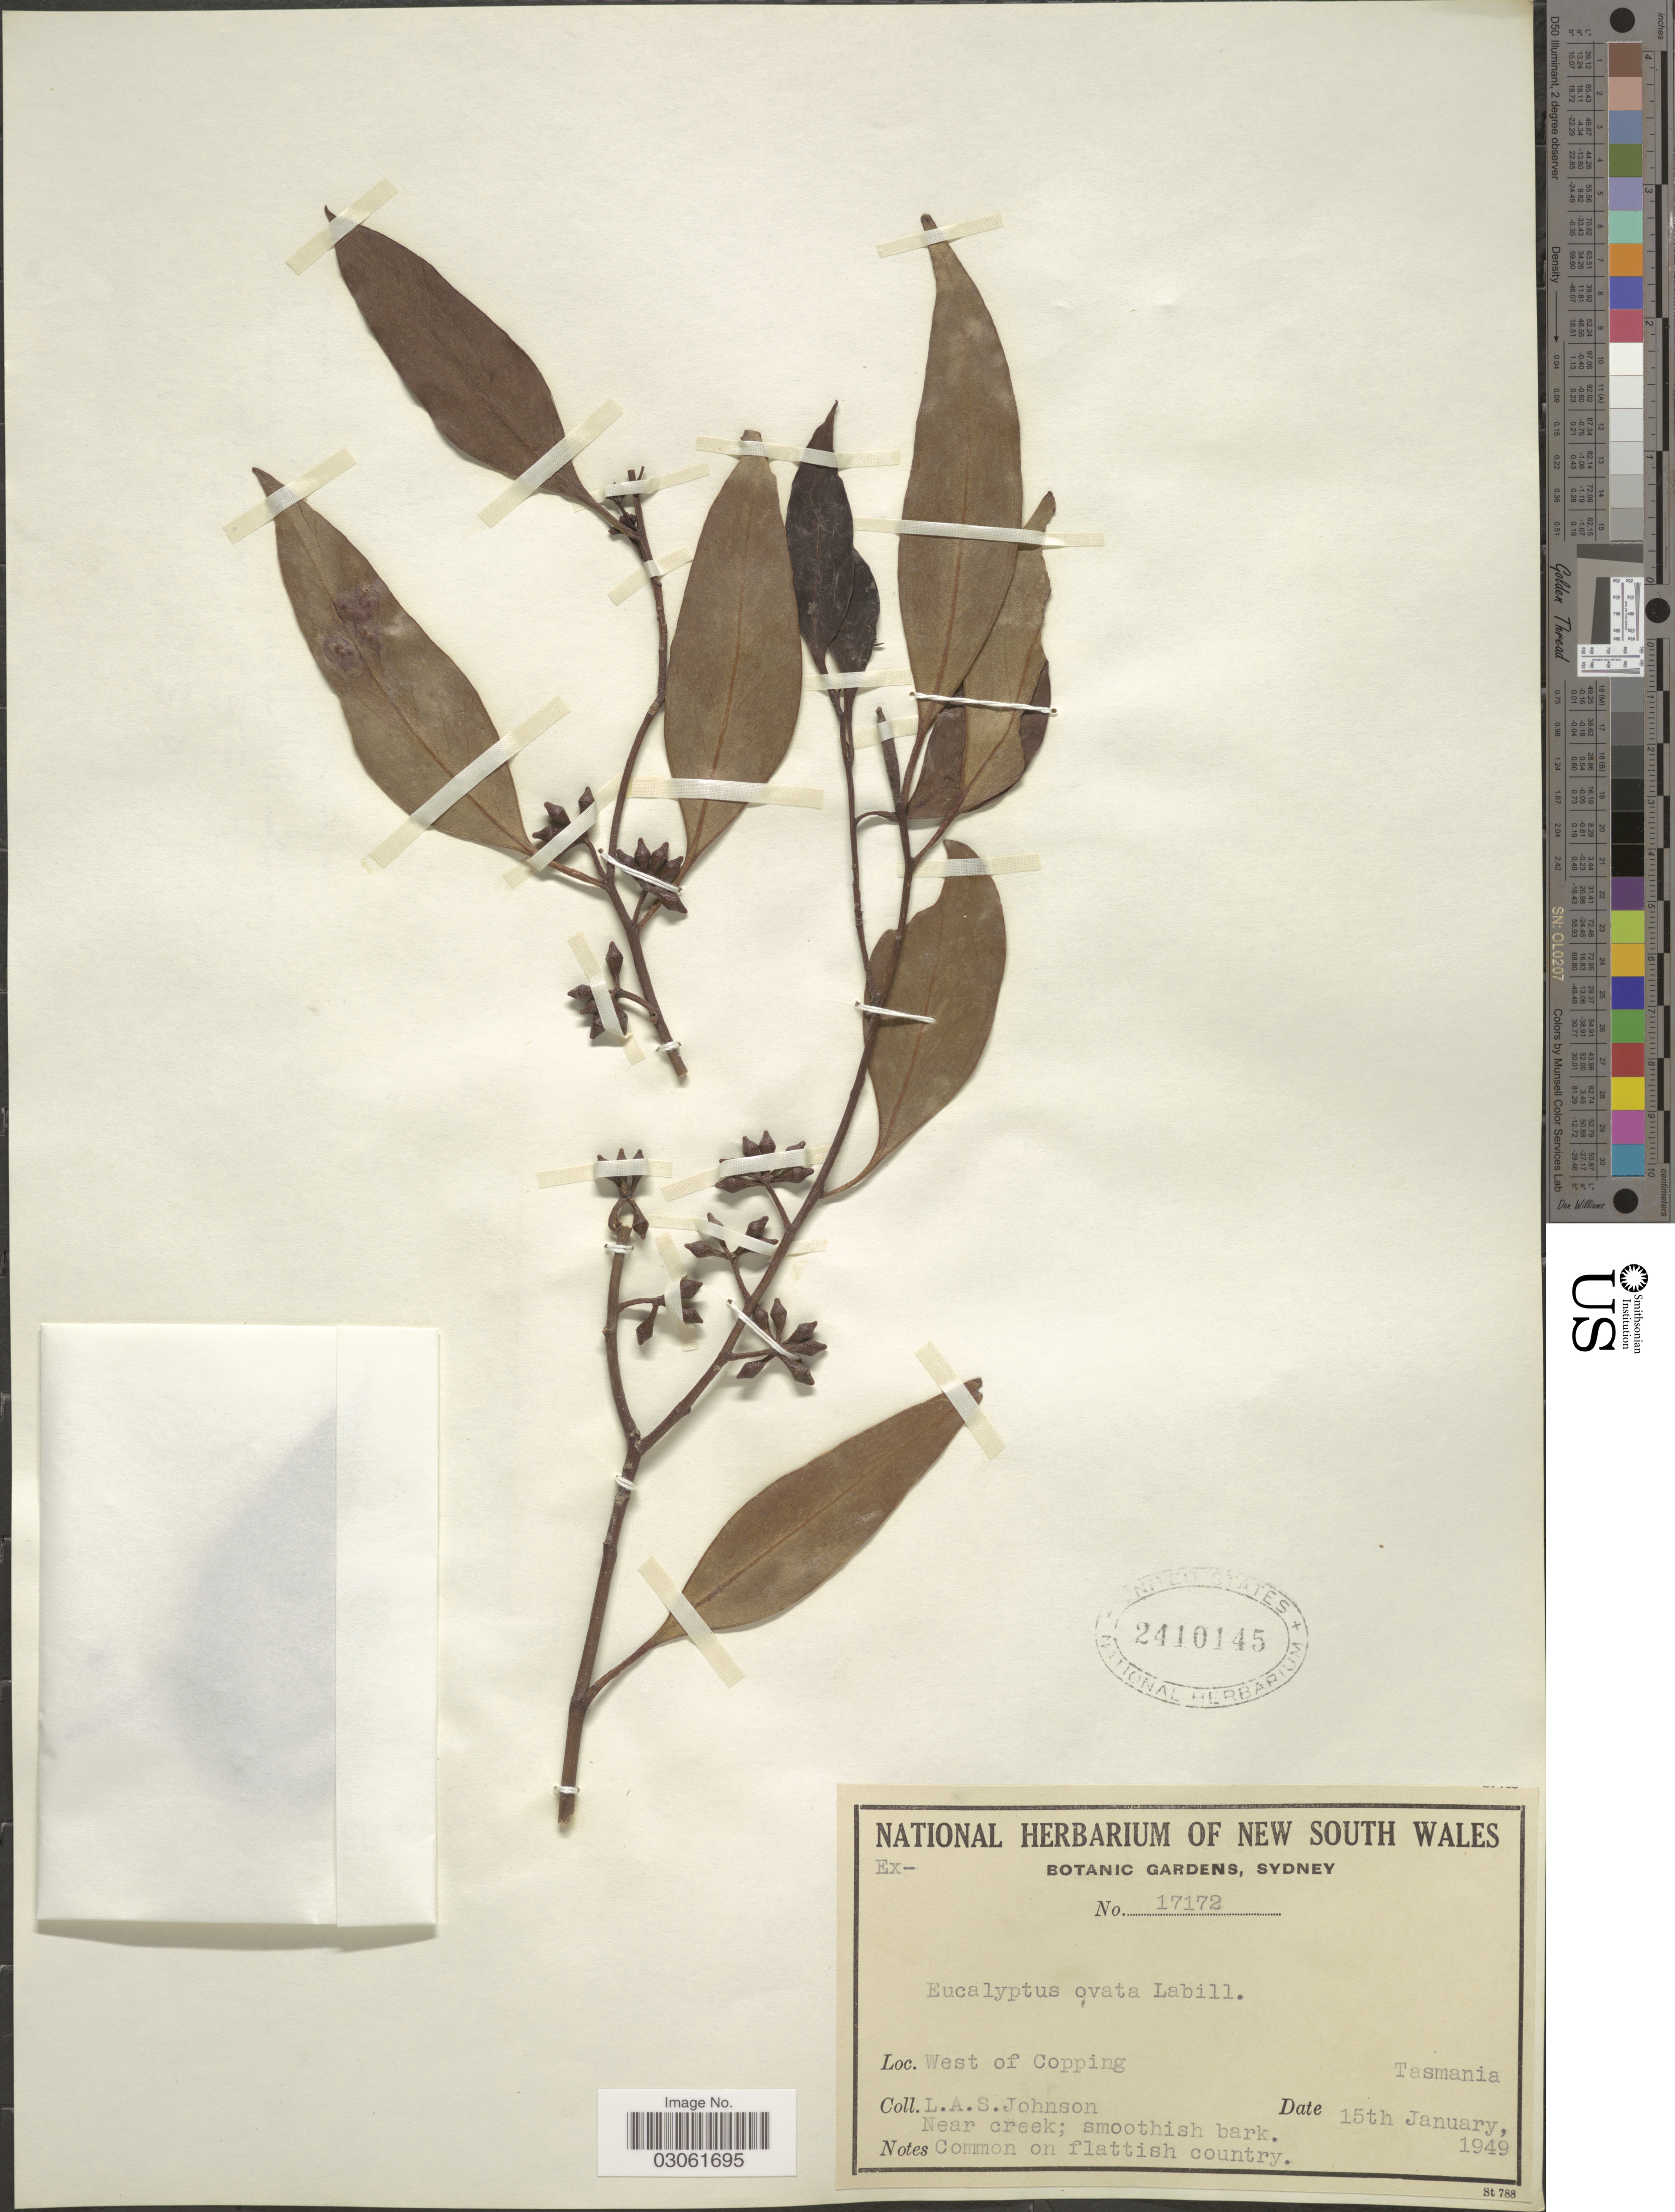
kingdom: Plantae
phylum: Tracheophyta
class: Magnoliopsida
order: Myrtales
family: Myrtaceae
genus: Eucalyptus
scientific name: Eucalyptus ovata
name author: Labill.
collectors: L. A. S. Johnson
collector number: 17172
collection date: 1949-01-15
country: Australia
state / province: Tasmania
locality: West of Copping. Near creek; smoothish bark.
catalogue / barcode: US 2410145